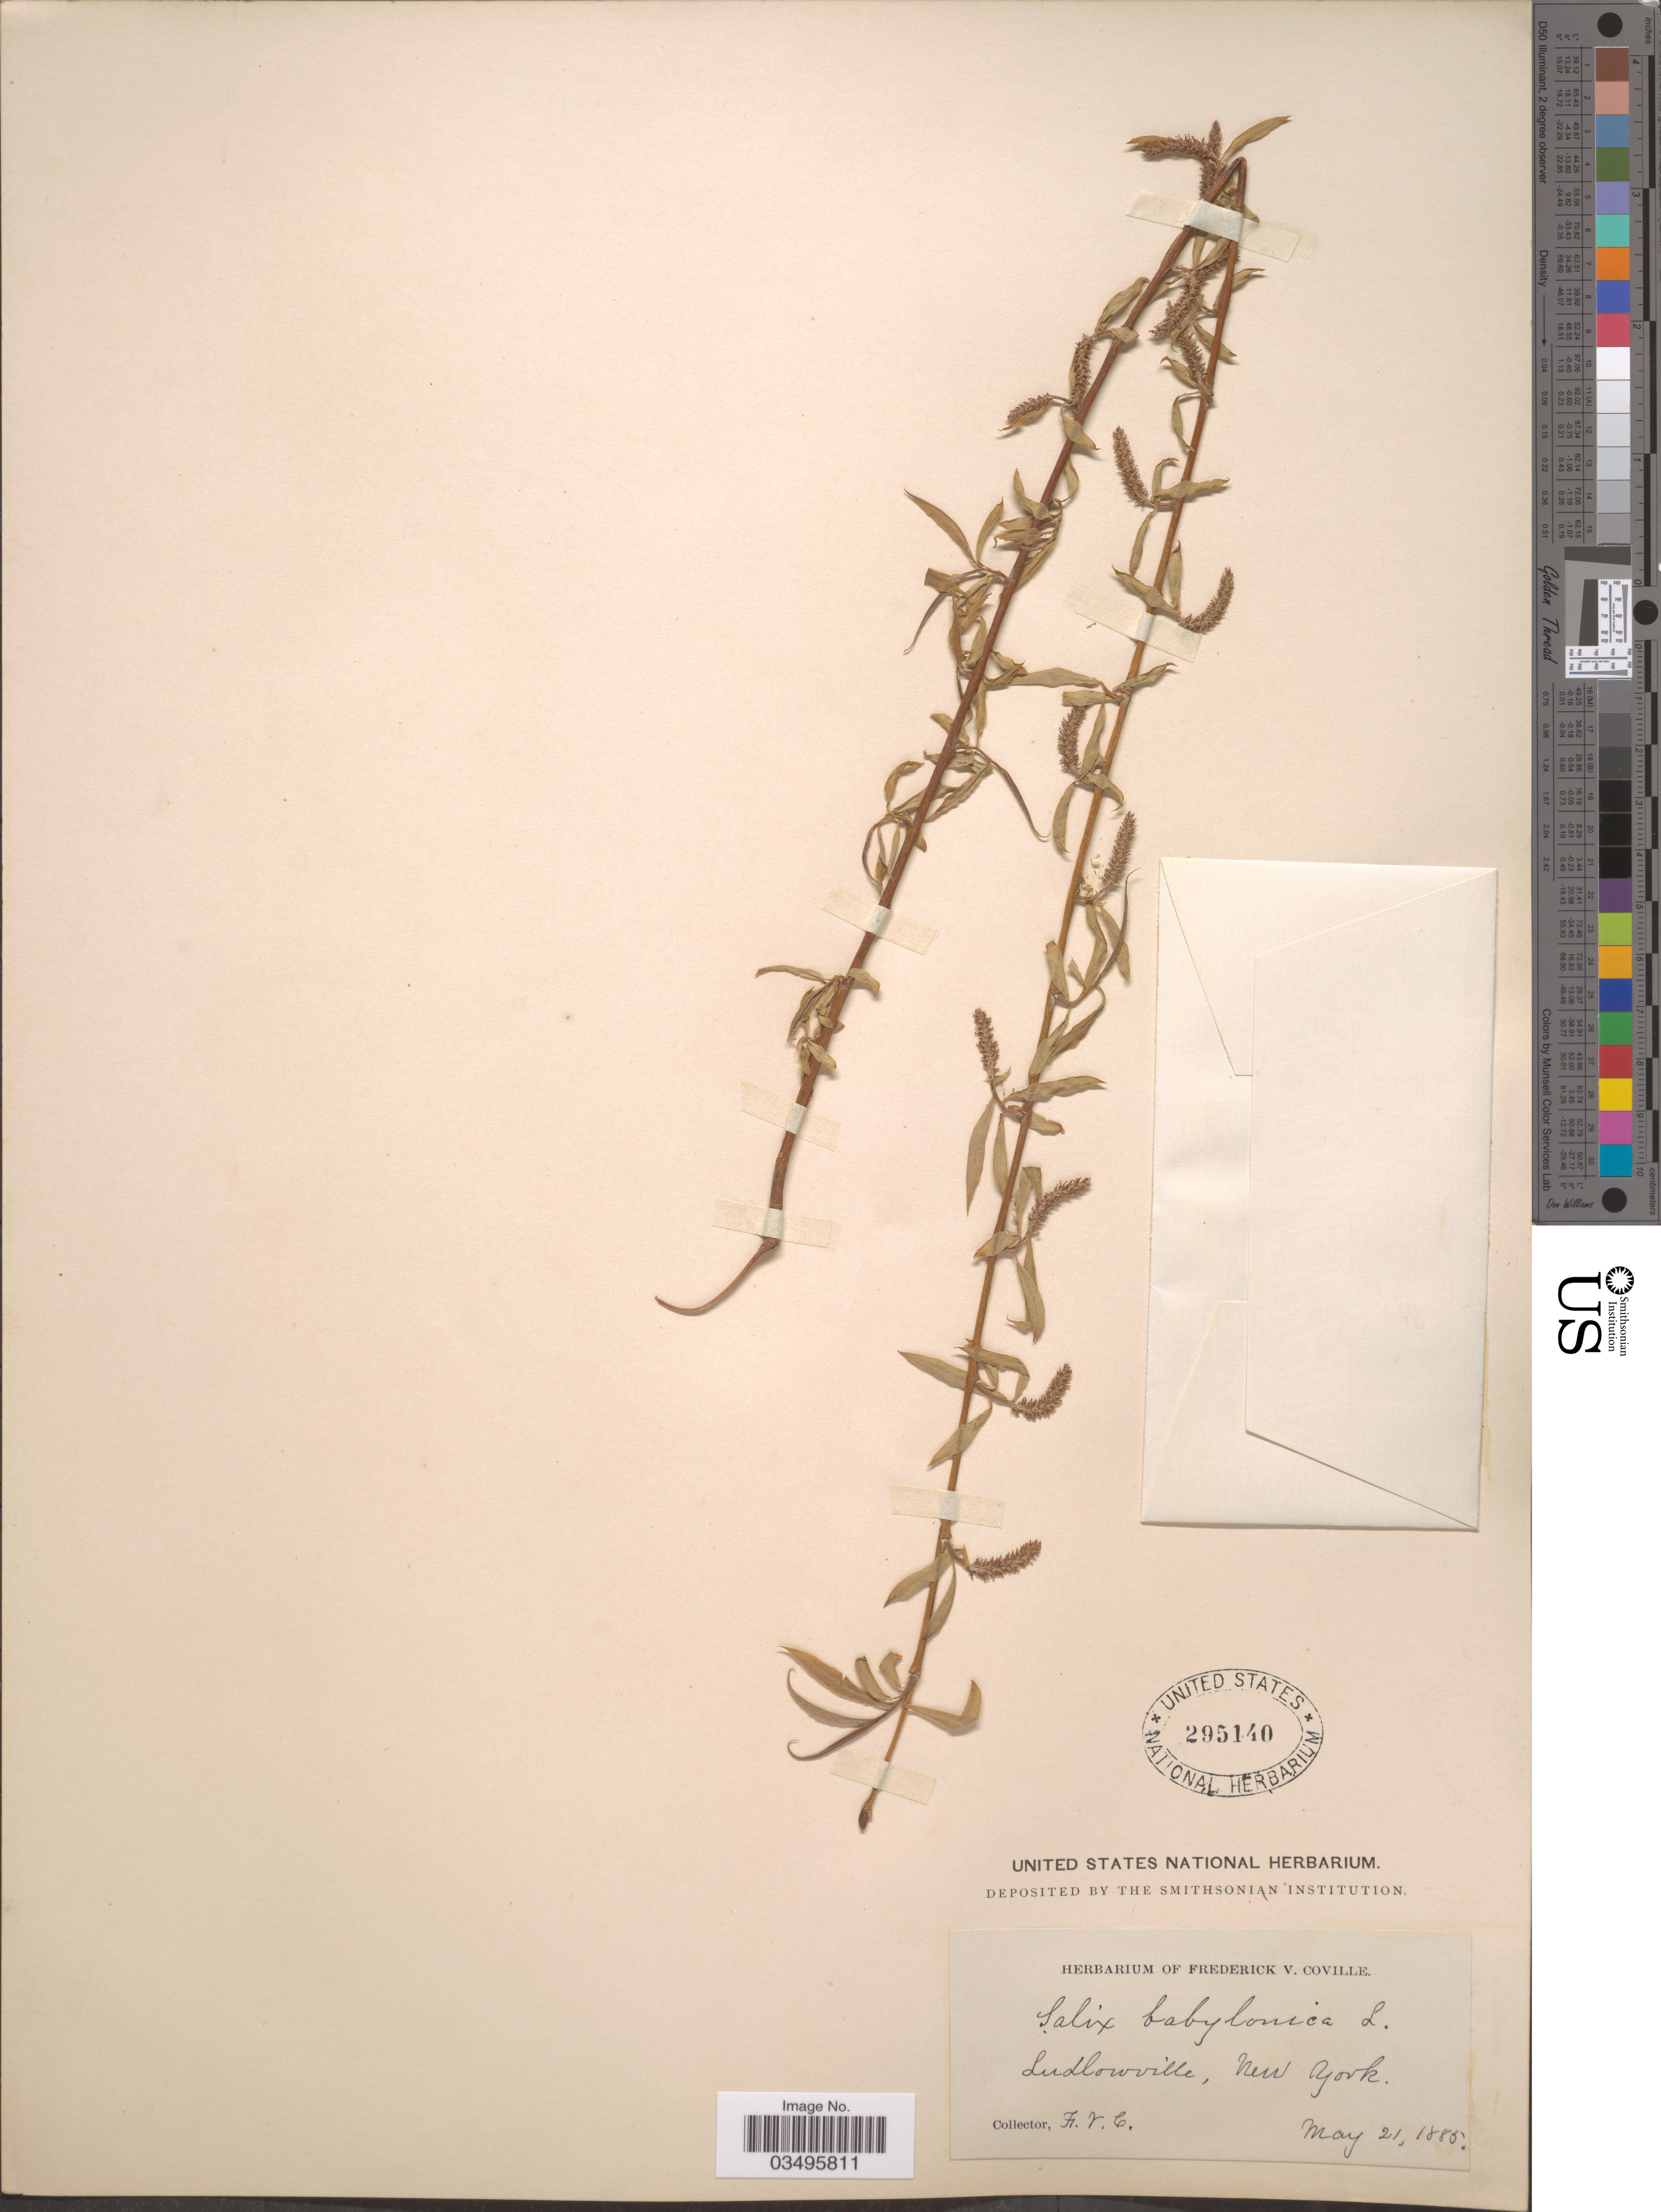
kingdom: Plantae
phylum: Tracheophyta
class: Magnoliopsida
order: Malpighiales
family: Salicaceae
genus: Salix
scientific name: Salix babylonica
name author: L.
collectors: F. V. Coville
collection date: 1885-05-21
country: United States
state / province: New York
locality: Ludlowville.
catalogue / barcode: US 295140